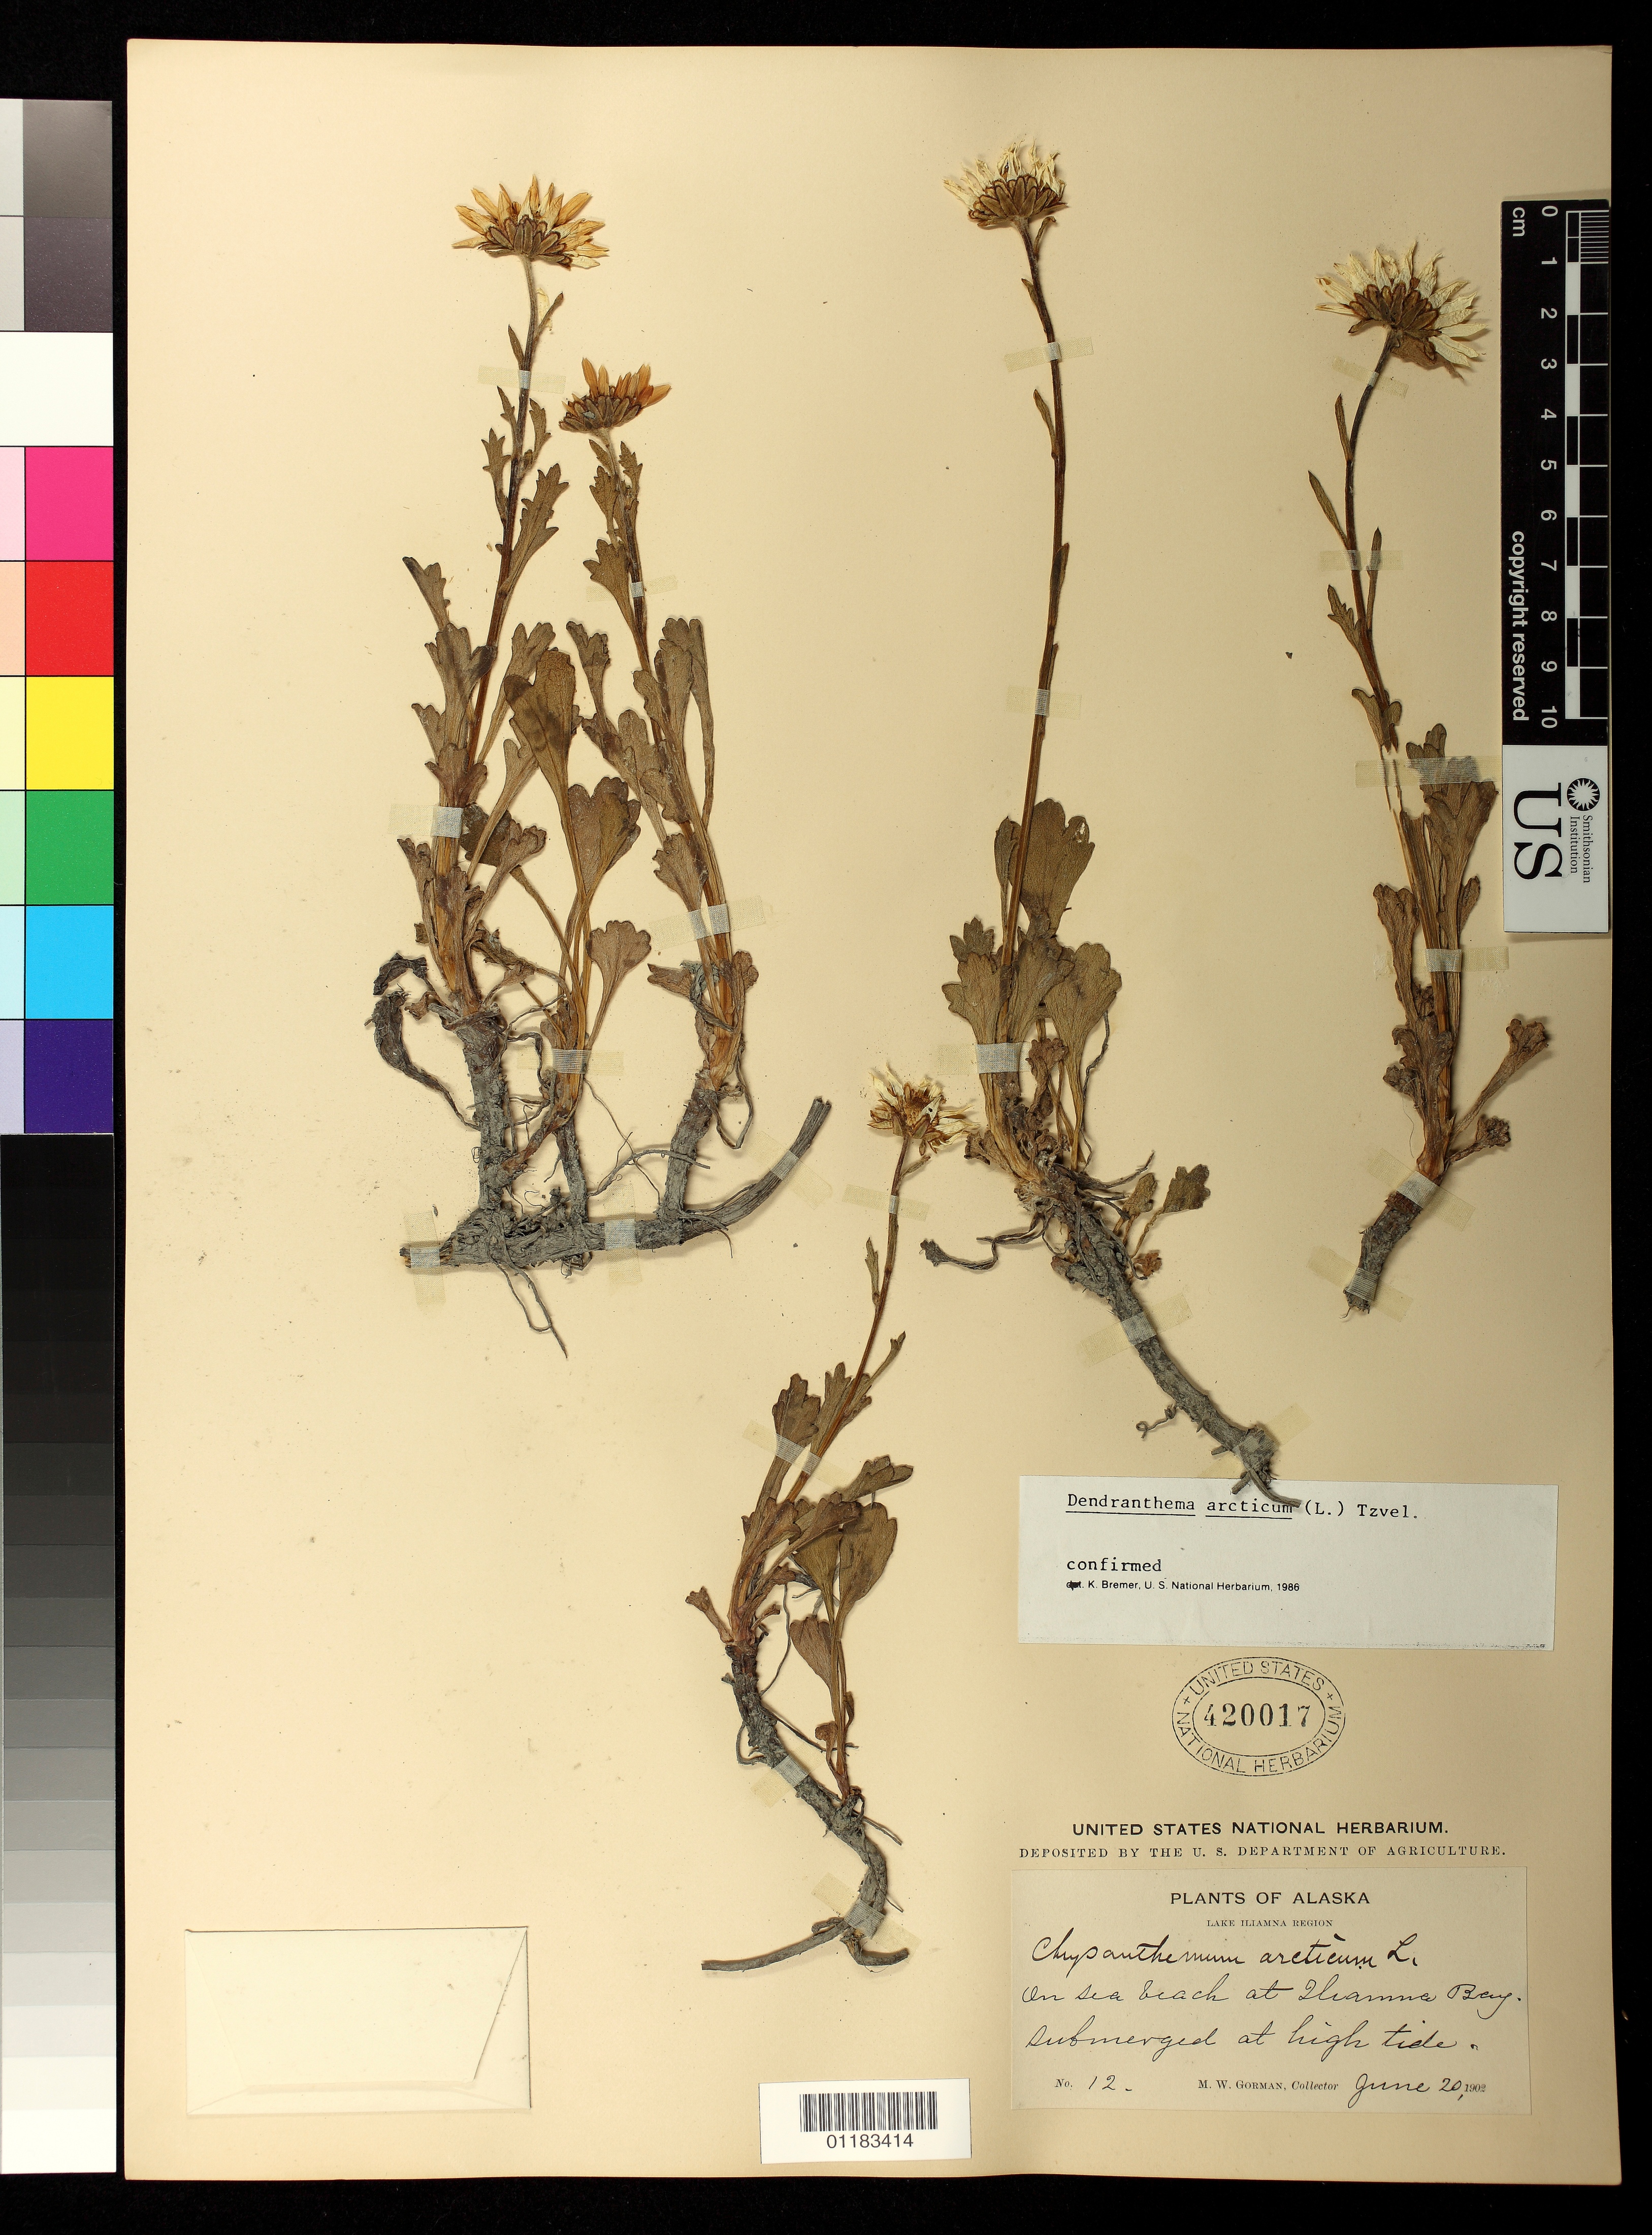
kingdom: Plantae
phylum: Tracheophyta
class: Magnoliopsida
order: Asterales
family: Asteraceae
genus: Dendranthema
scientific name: Dendranthema arcticum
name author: (L.) Tzvelev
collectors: M. W. Gorman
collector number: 12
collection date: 1902-06-20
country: United States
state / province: Alaska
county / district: Lake and Peninsula Borough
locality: Lake Iliamna Region. On sea beach at Iliamna Bay. Submerged at high tide.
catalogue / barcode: US 420017